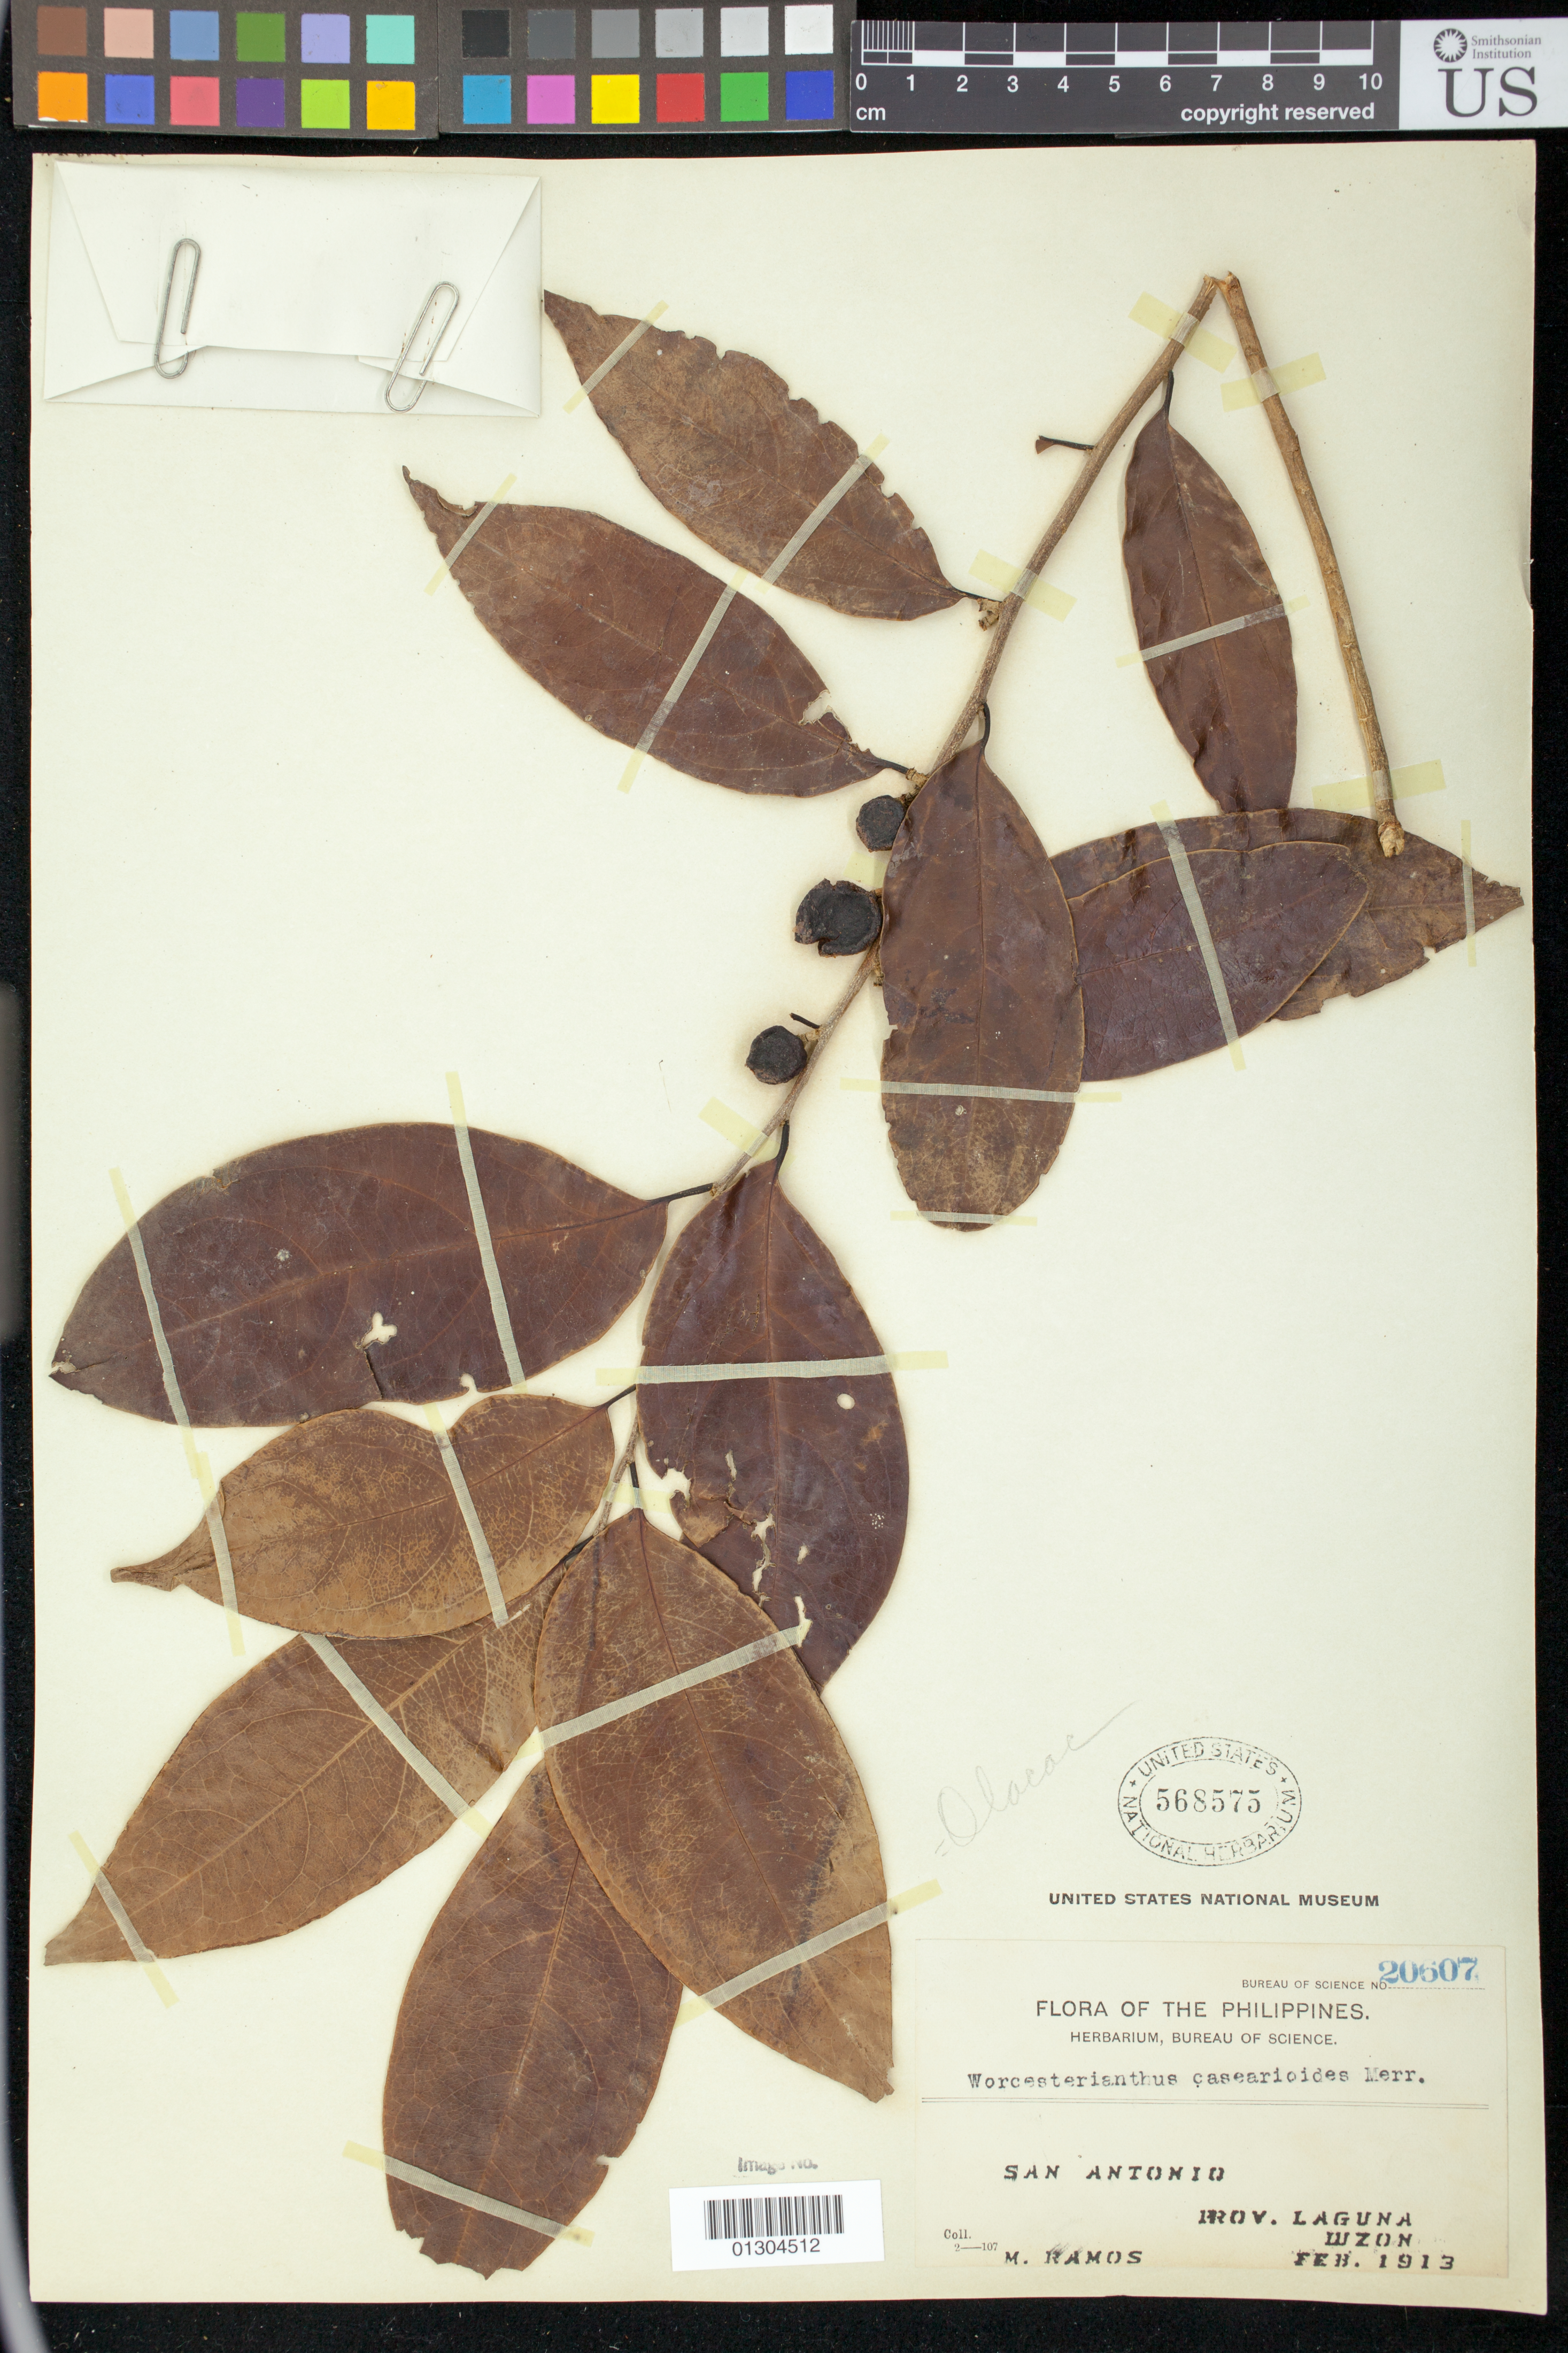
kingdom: Plantae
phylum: Tracheophyta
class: Magnoliopsida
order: Malpighiales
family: Pandaceae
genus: Microdesmis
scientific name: Microdesmis magallanensis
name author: (Elmer) Steenis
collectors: M. Ramos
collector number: Bur. of. Sci. 20607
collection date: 1913-02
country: Philippines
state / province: Central Luzon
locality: San Antonio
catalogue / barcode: US 568575